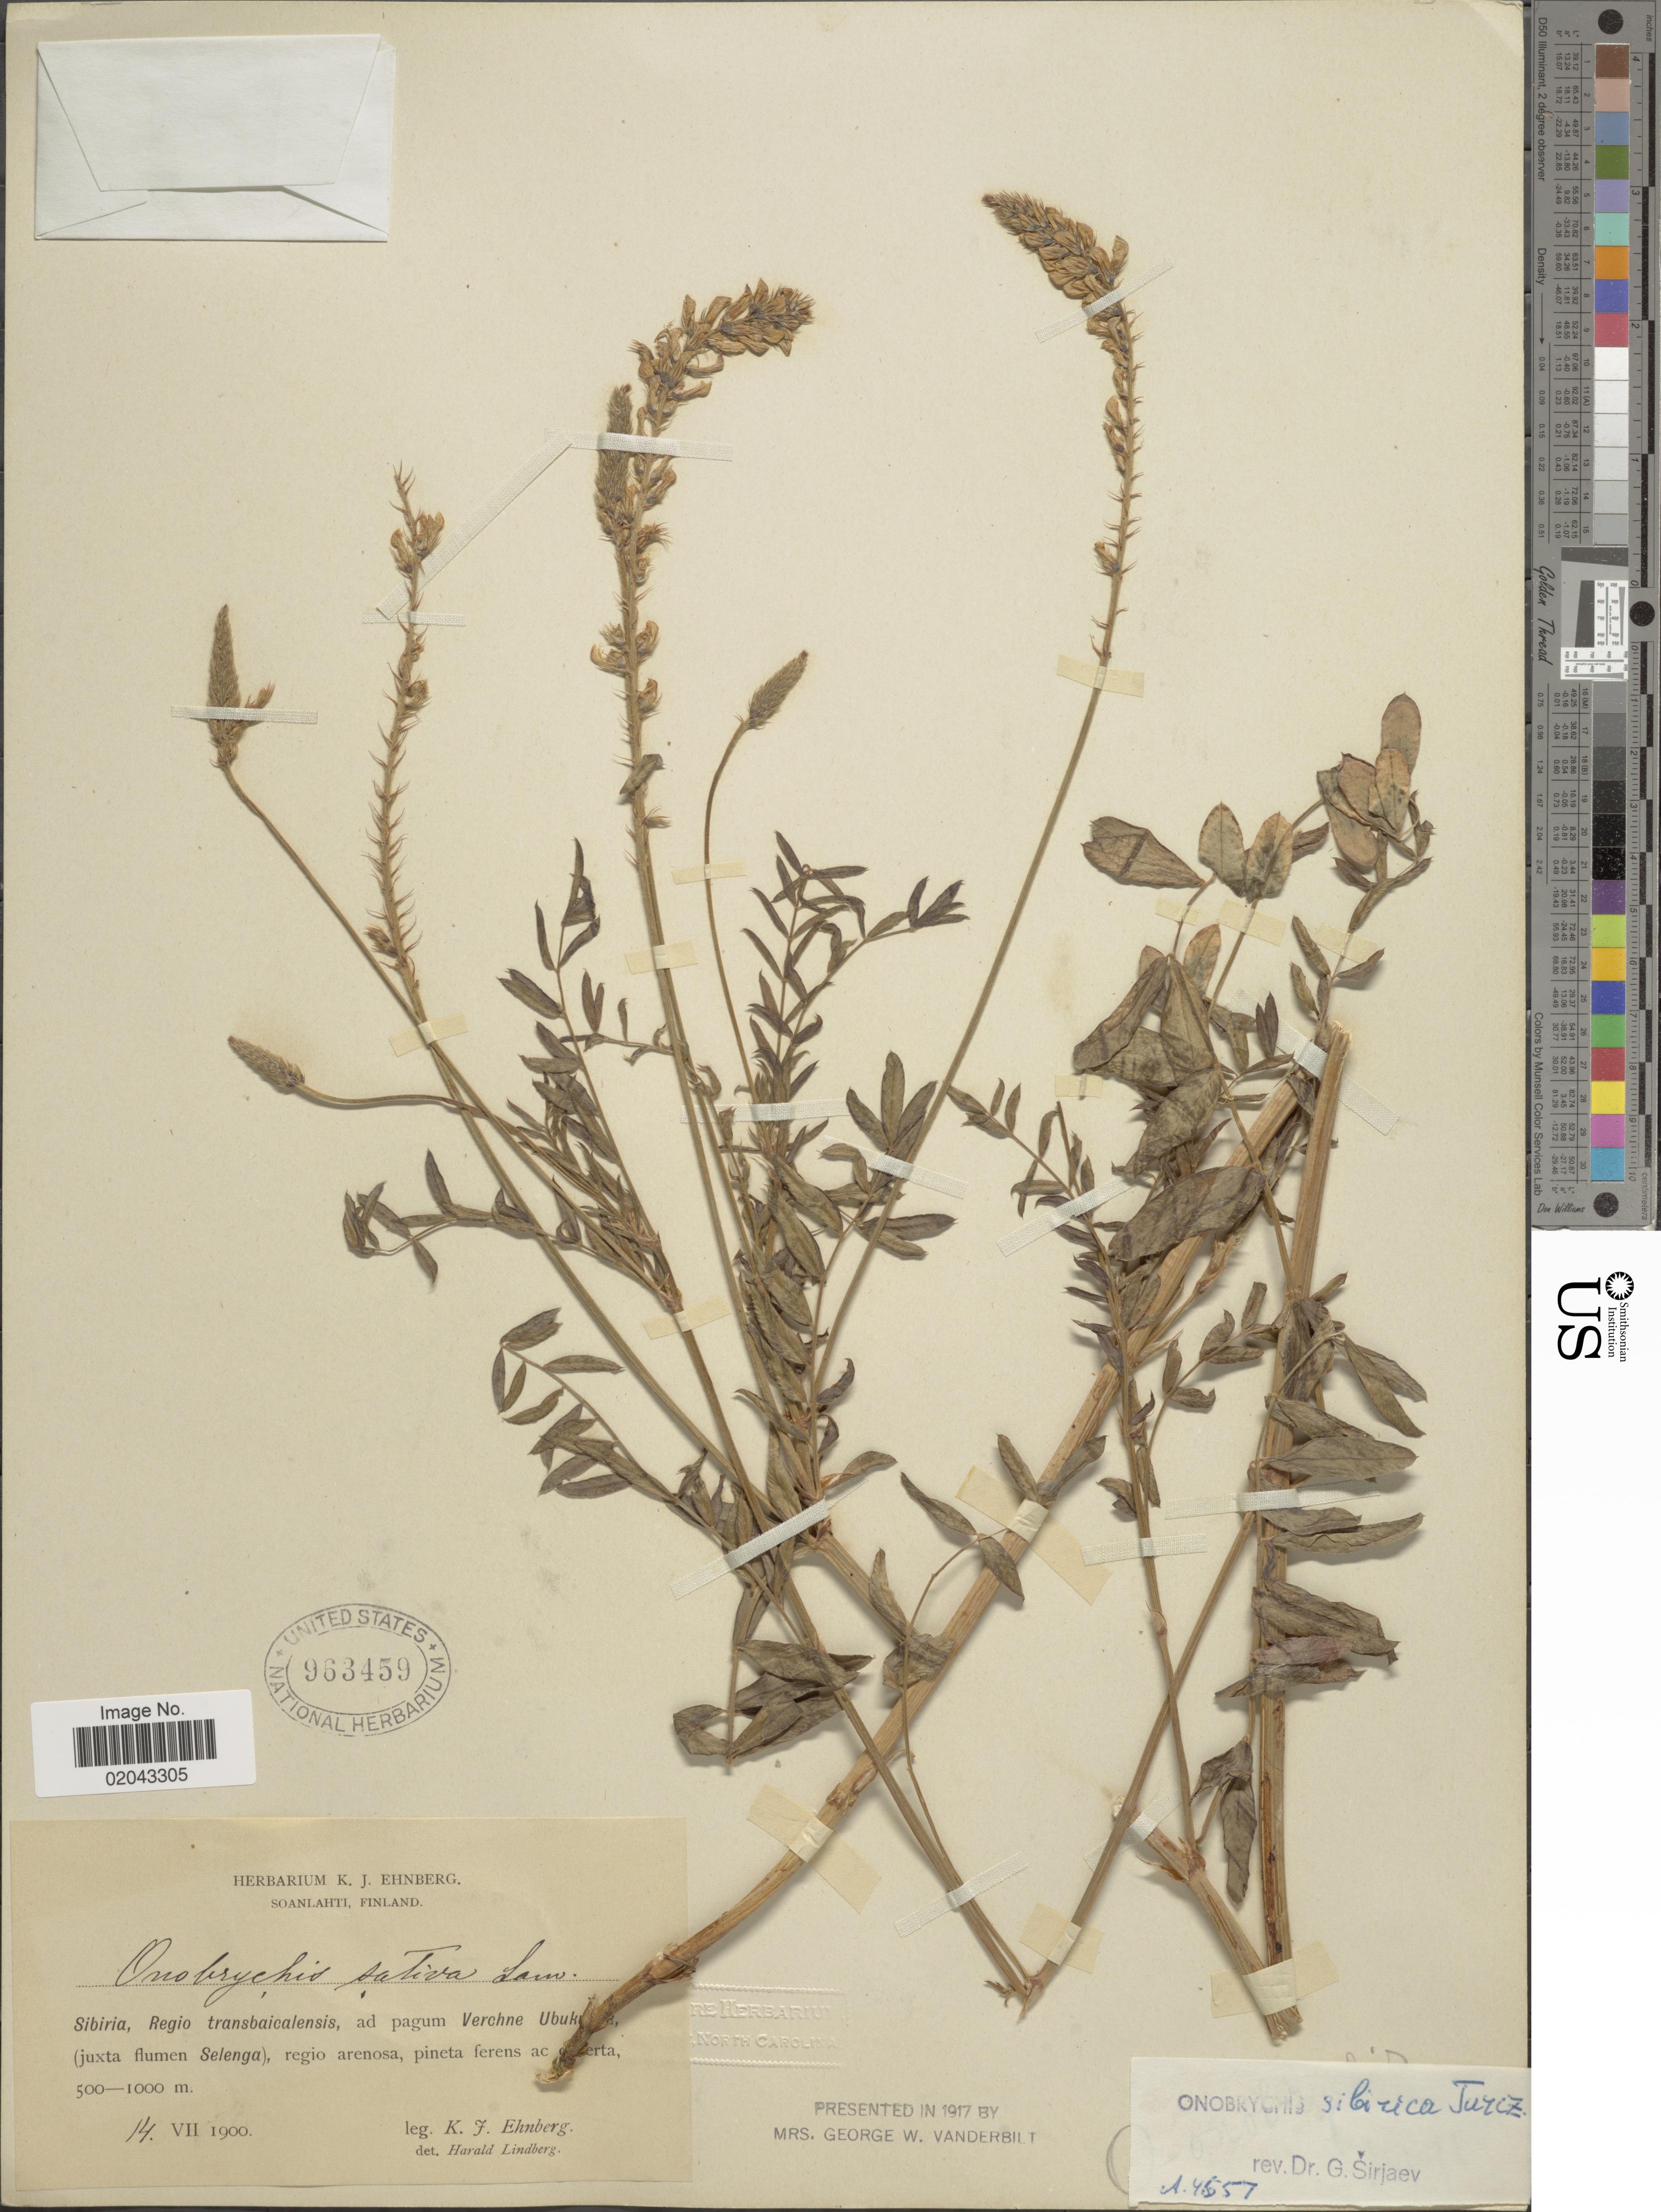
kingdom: Plantae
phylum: Tracheophyta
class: Magnoliopsida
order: Fabales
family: Fabaceae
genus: Onobrychis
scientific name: Onobrychis arenaria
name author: (Kit.) DC.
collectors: K. Ehnberg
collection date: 1900-07-14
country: Russian Federation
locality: Sibiria, Regio transbaicalensis, ad pagum Verchne Ubuk[illegible text] (juxta flumen Selenga), regio arenos, pineta ferens ac [illegible text]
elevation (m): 500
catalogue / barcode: US 963459